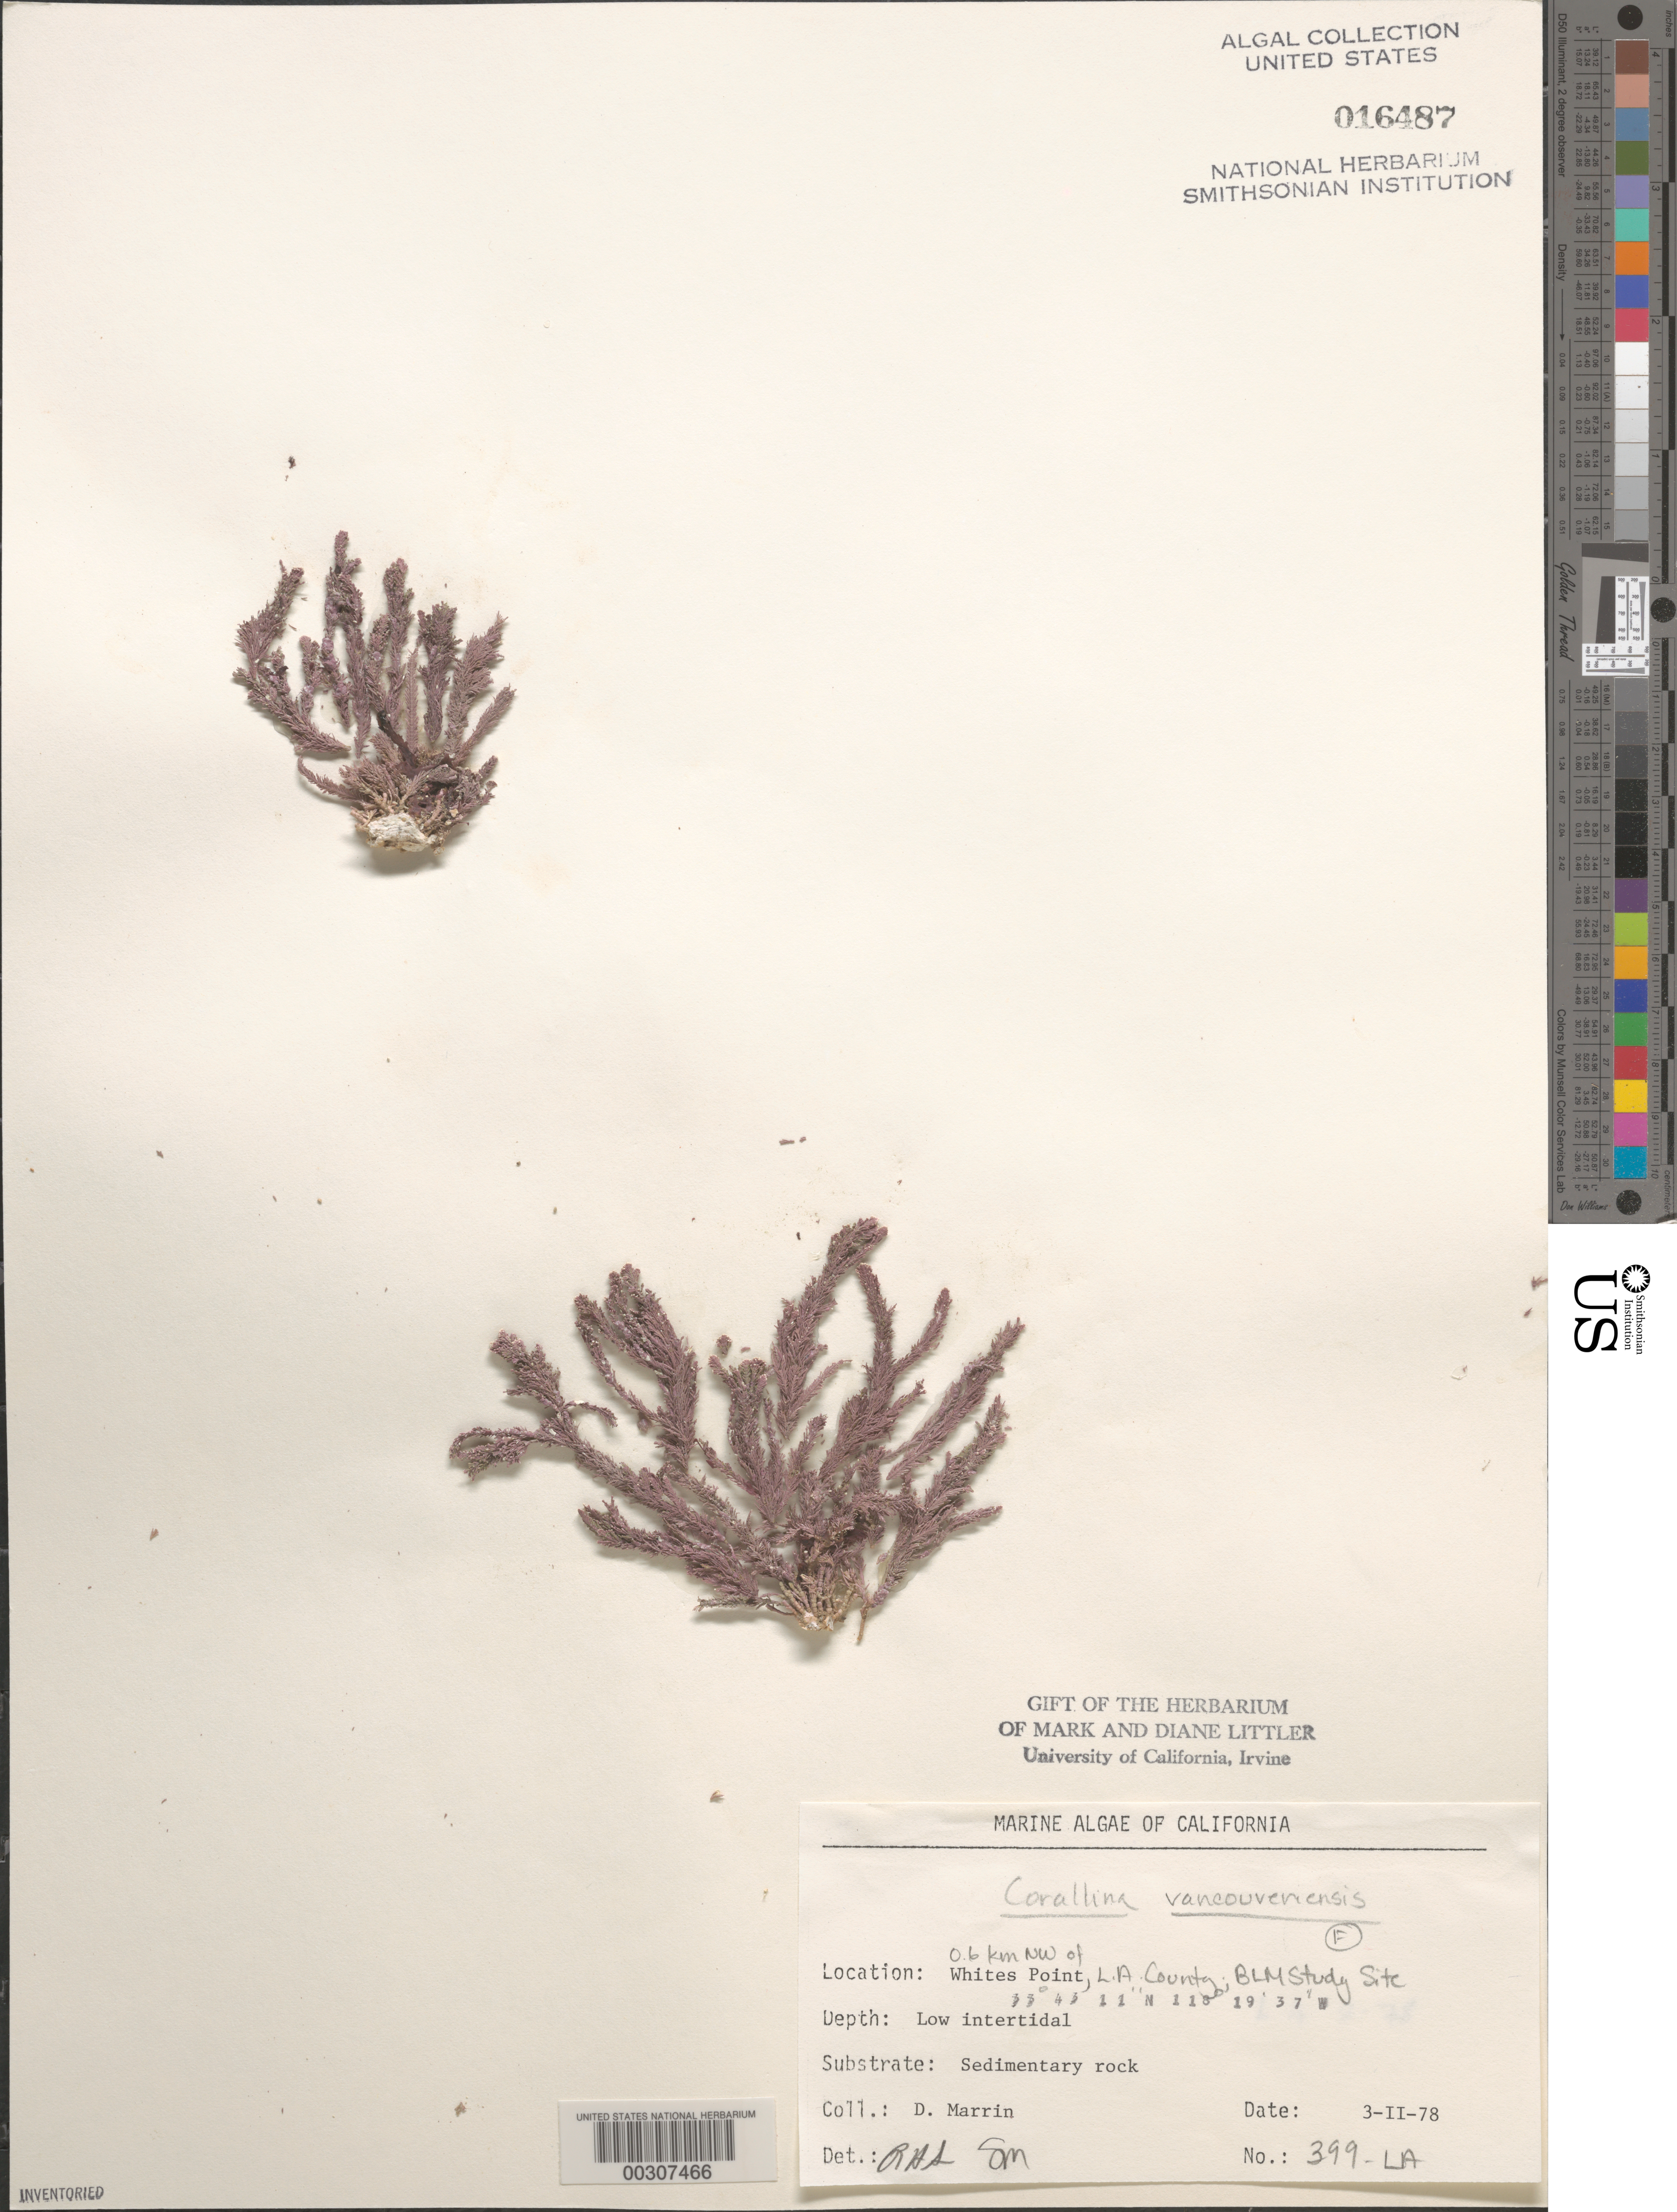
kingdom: Plantae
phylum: Rhodophyta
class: Florideophyceae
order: Corallinales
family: Corallinaceae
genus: Corallina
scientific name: Corallina vancouveriensis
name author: Yendo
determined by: Sims, Robert H.; Murray, S. N.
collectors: D. Marrin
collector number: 399-la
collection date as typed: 03 Feb 1978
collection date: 1978-02-03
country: United States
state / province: California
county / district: Los Angeles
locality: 0.6 km northwest of Whites Point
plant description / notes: BLM-SOCALBIGHT Rocky Intertidal Survey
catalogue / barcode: US 16487